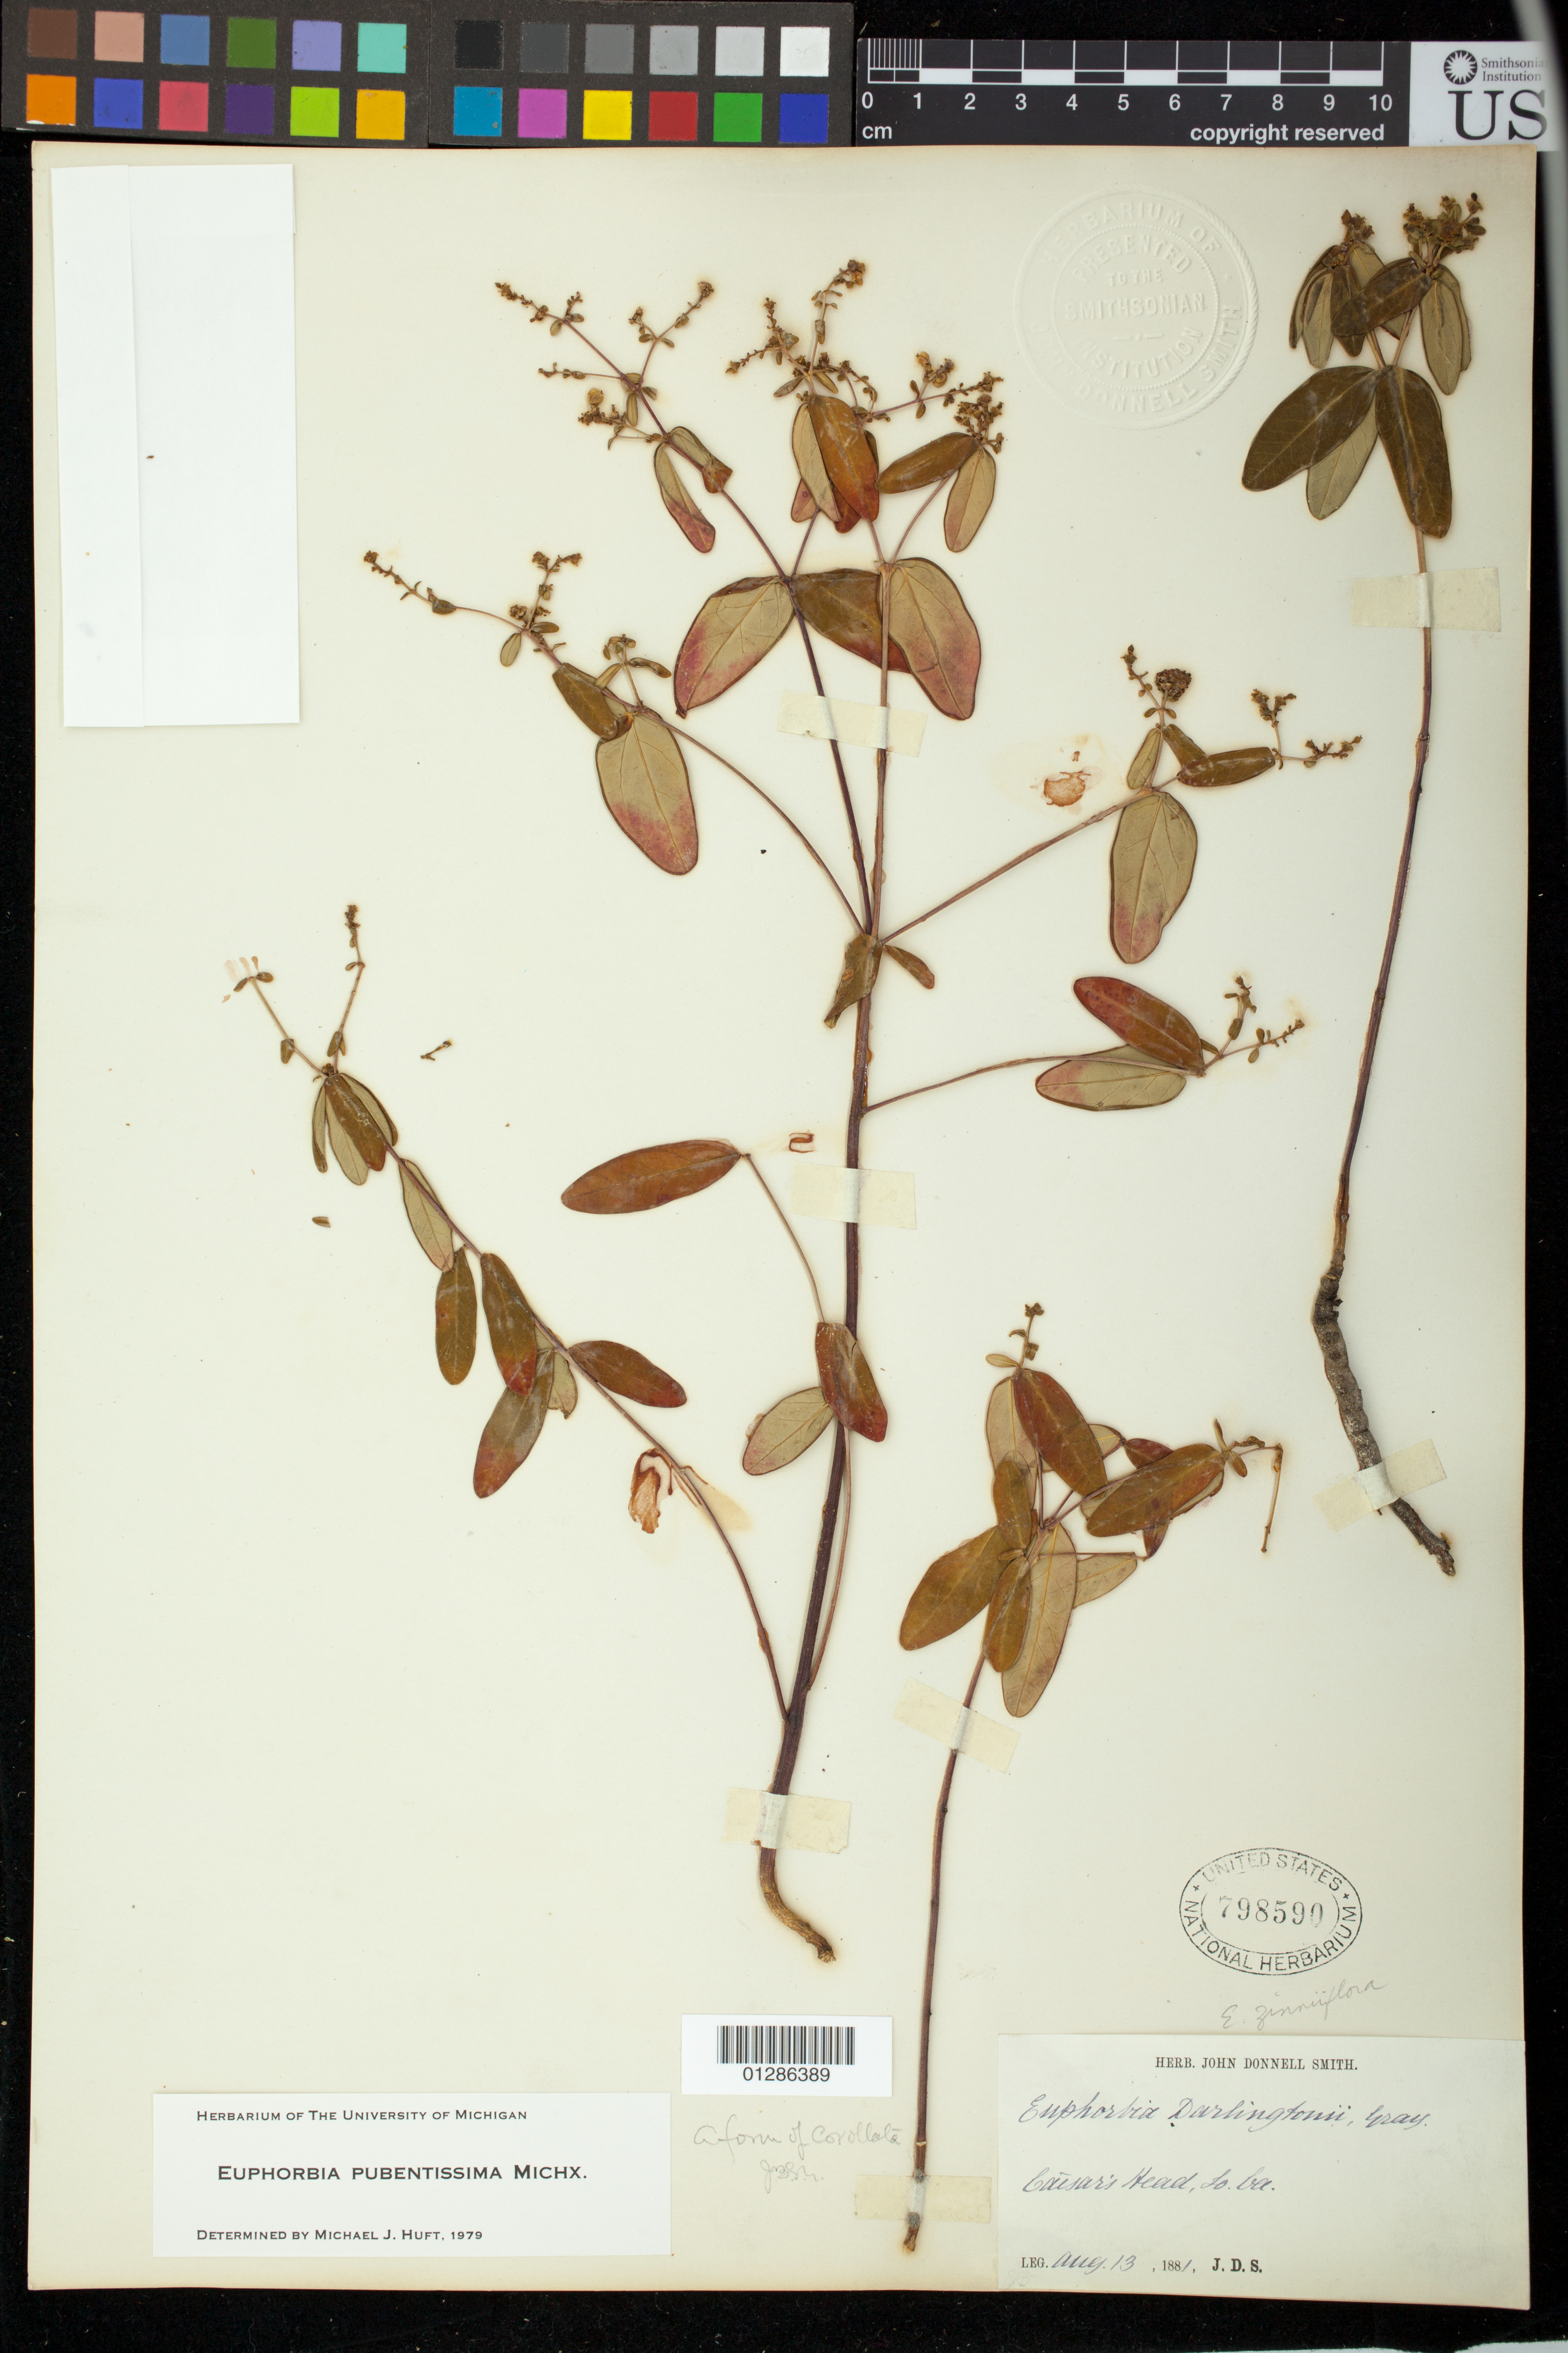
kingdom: Plantae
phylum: Tracheophyta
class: Magnoliopsida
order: Malpighiales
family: Euphorbiaceae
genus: Euphorbia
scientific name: Euphorbia pubentissima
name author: Michx.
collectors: J. Donnell Smith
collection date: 1881-08-13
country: United States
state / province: South Carolina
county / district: Greenville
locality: Caesar's Head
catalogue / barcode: US 798590